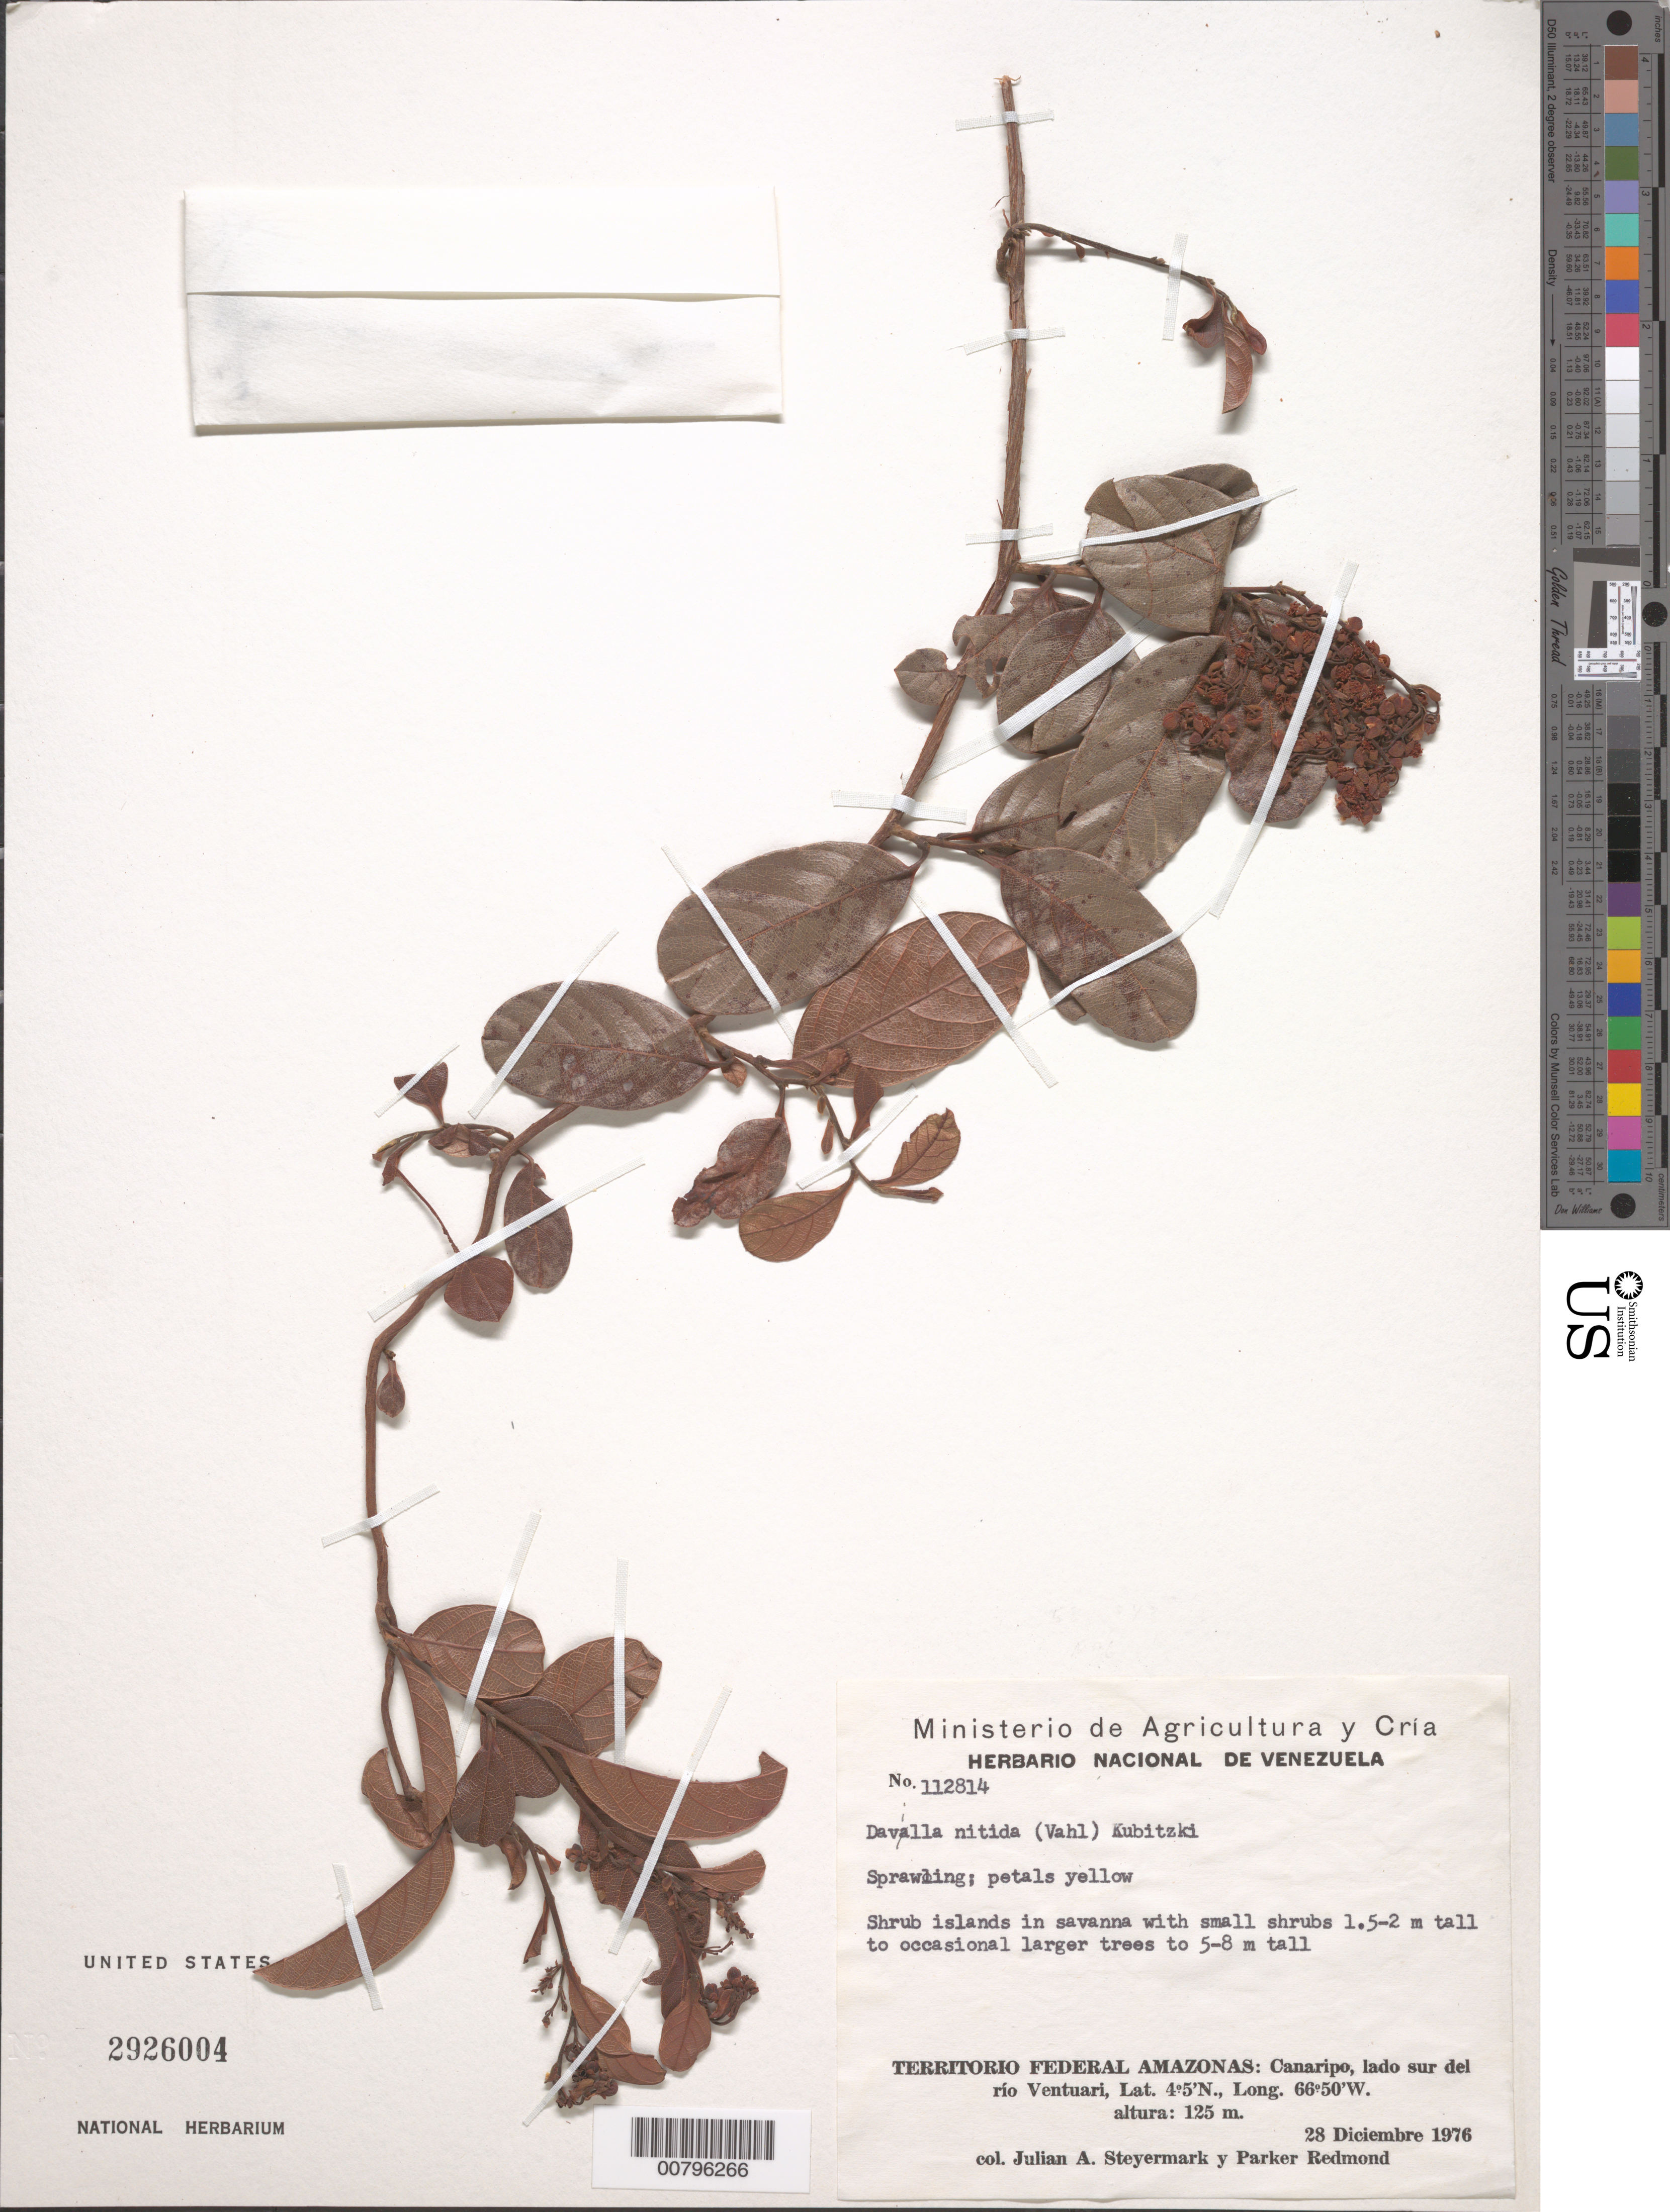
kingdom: Plantae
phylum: Tracheophyta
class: Magnoliopsida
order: Dilleniales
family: Dilleniaceae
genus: Davilla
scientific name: Davilla nitida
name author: (Vahl) Kubitzki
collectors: J. Steyermark & P. Redmond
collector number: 112814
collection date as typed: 28-Dec-76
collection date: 1976-12-28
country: Venezuela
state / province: Amazonas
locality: Canaripo, lado sur del Río Ventuari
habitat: Shrub islands in savanna with small shrubs 1.5-2 m tall to occasional larger trees to 5-8 m tall.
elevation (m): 125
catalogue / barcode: US 2926004